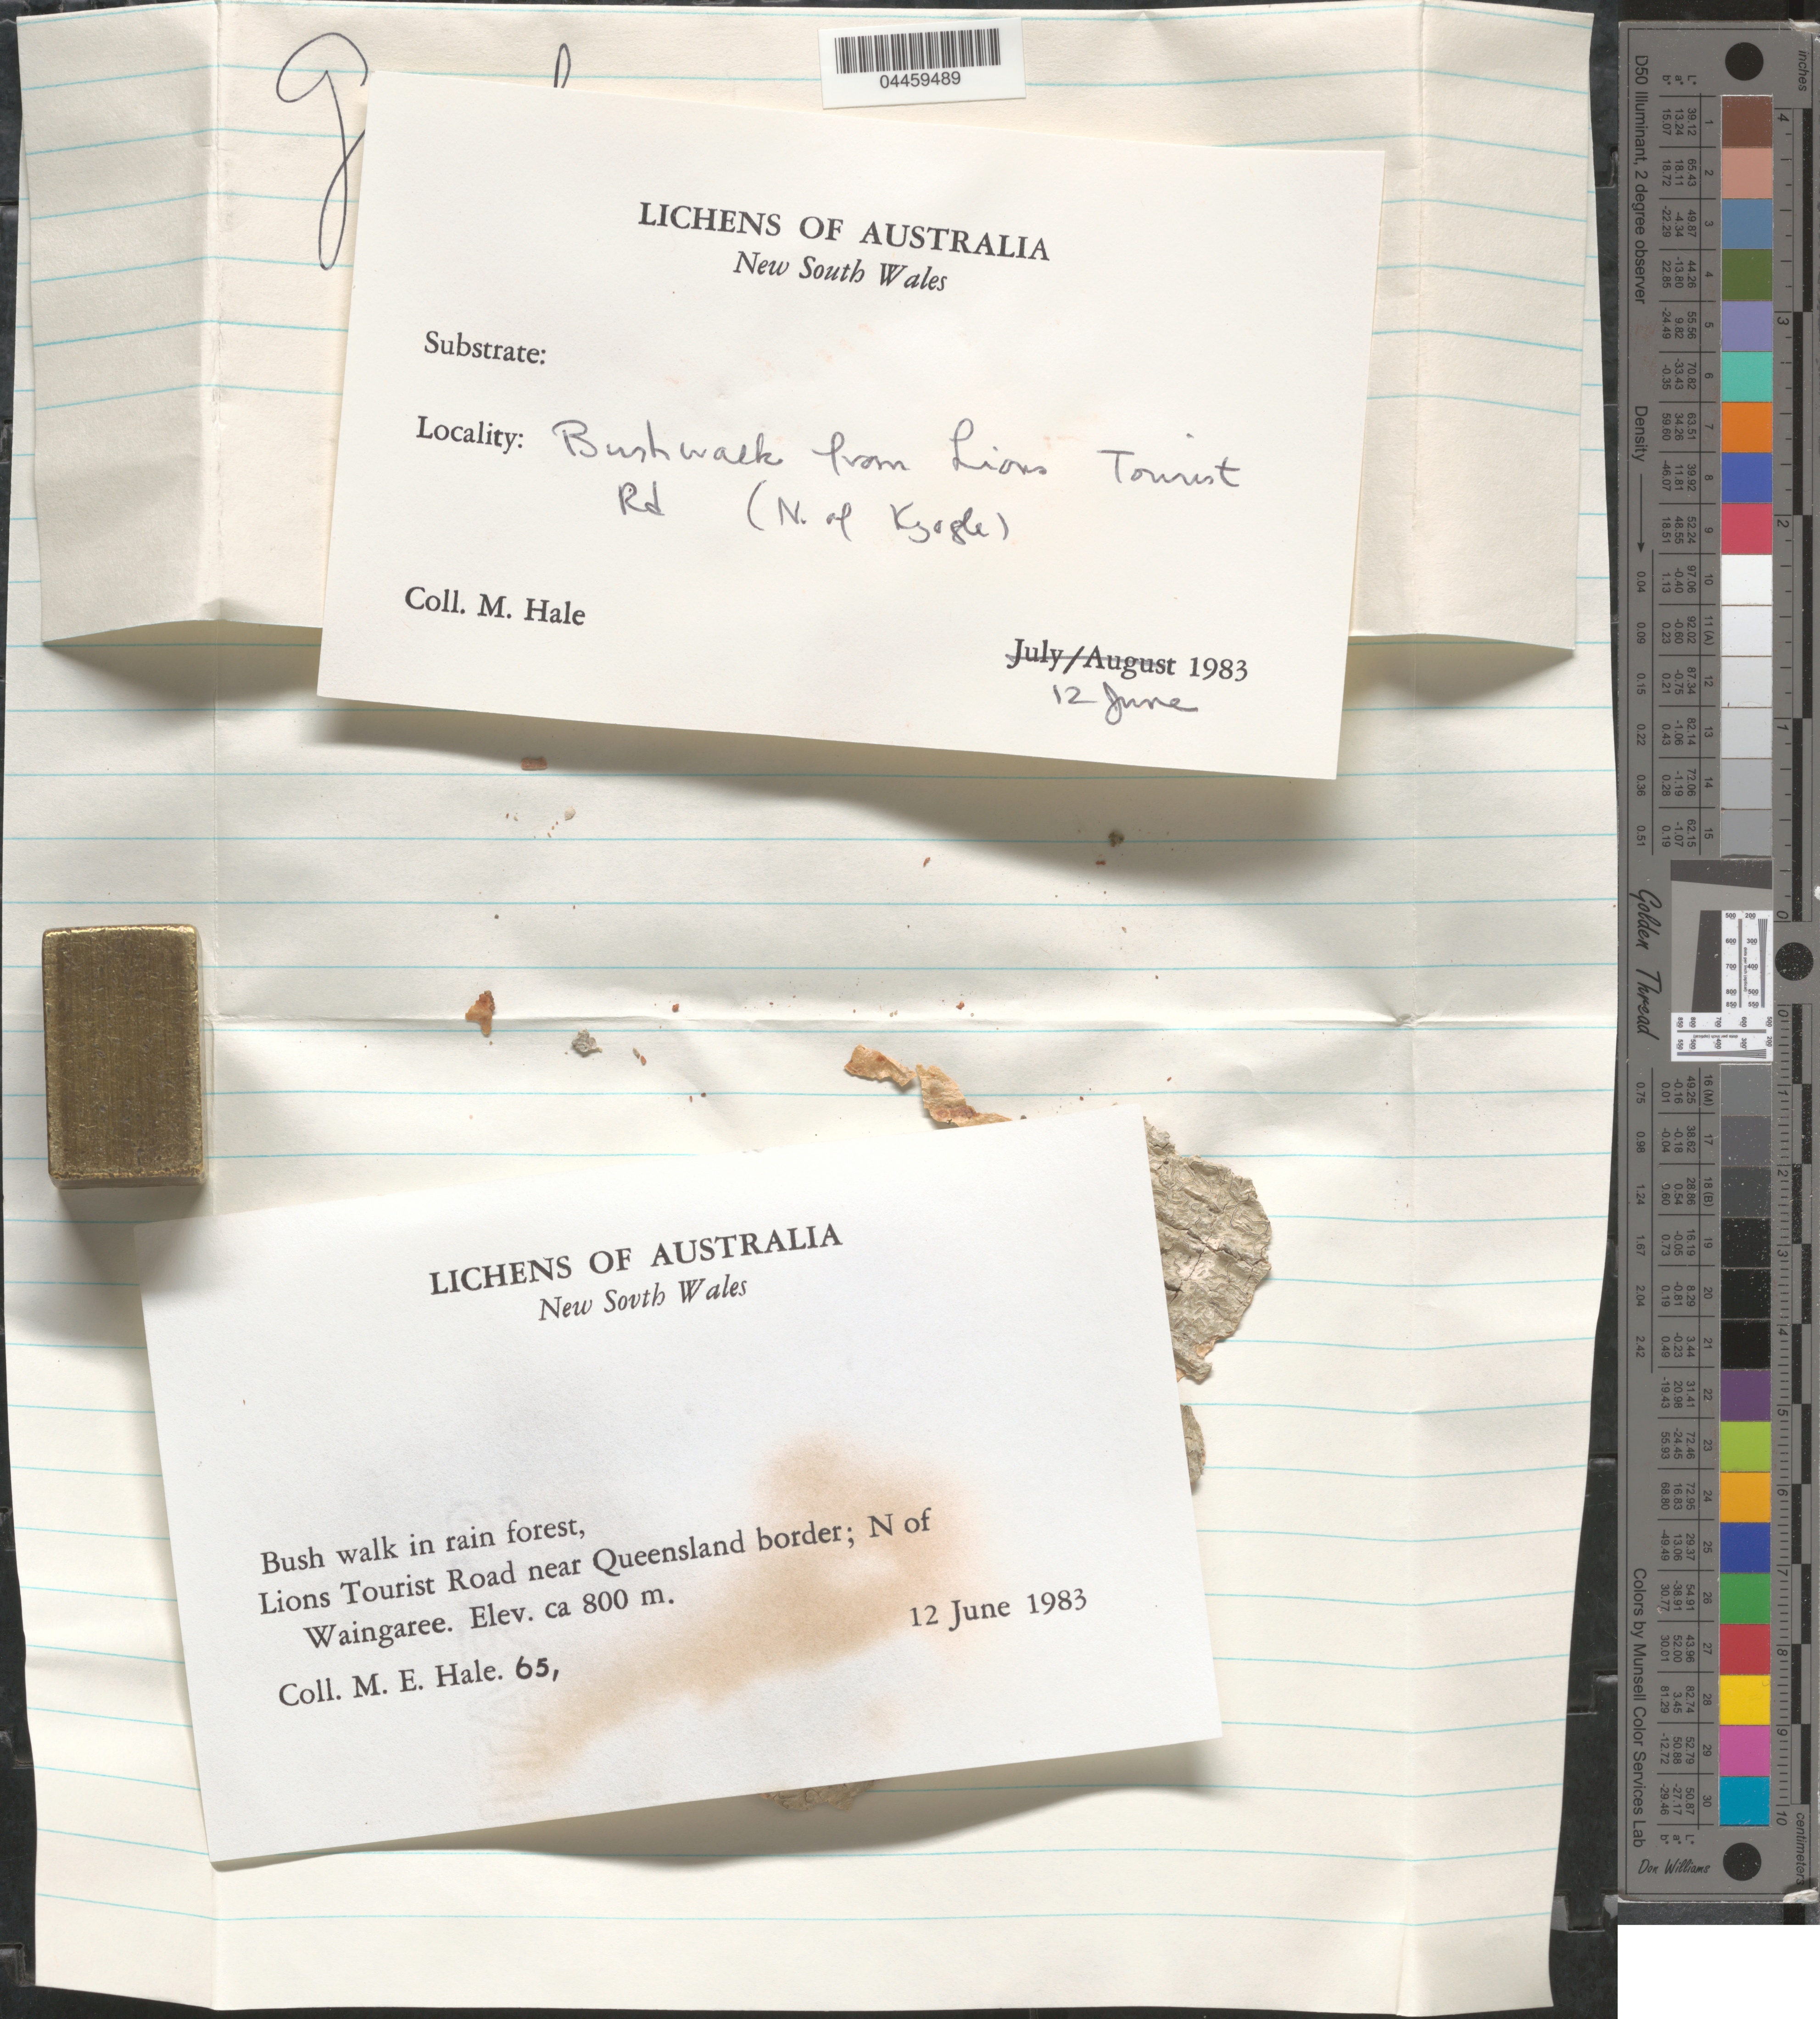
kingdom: Fungi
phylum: Ascomycota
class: Lecanoromycetes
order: Ostropales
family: Graphidaceae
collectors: M. Hale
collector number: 65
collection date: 1983-06-12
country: Australia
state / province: New South Wales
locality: Bushwalk from Lions Tourist Rd (N of Kyogle). Bsh walk in rain forest, Lions Tourist Road near Queensland border; N of Waingree.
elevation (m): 800